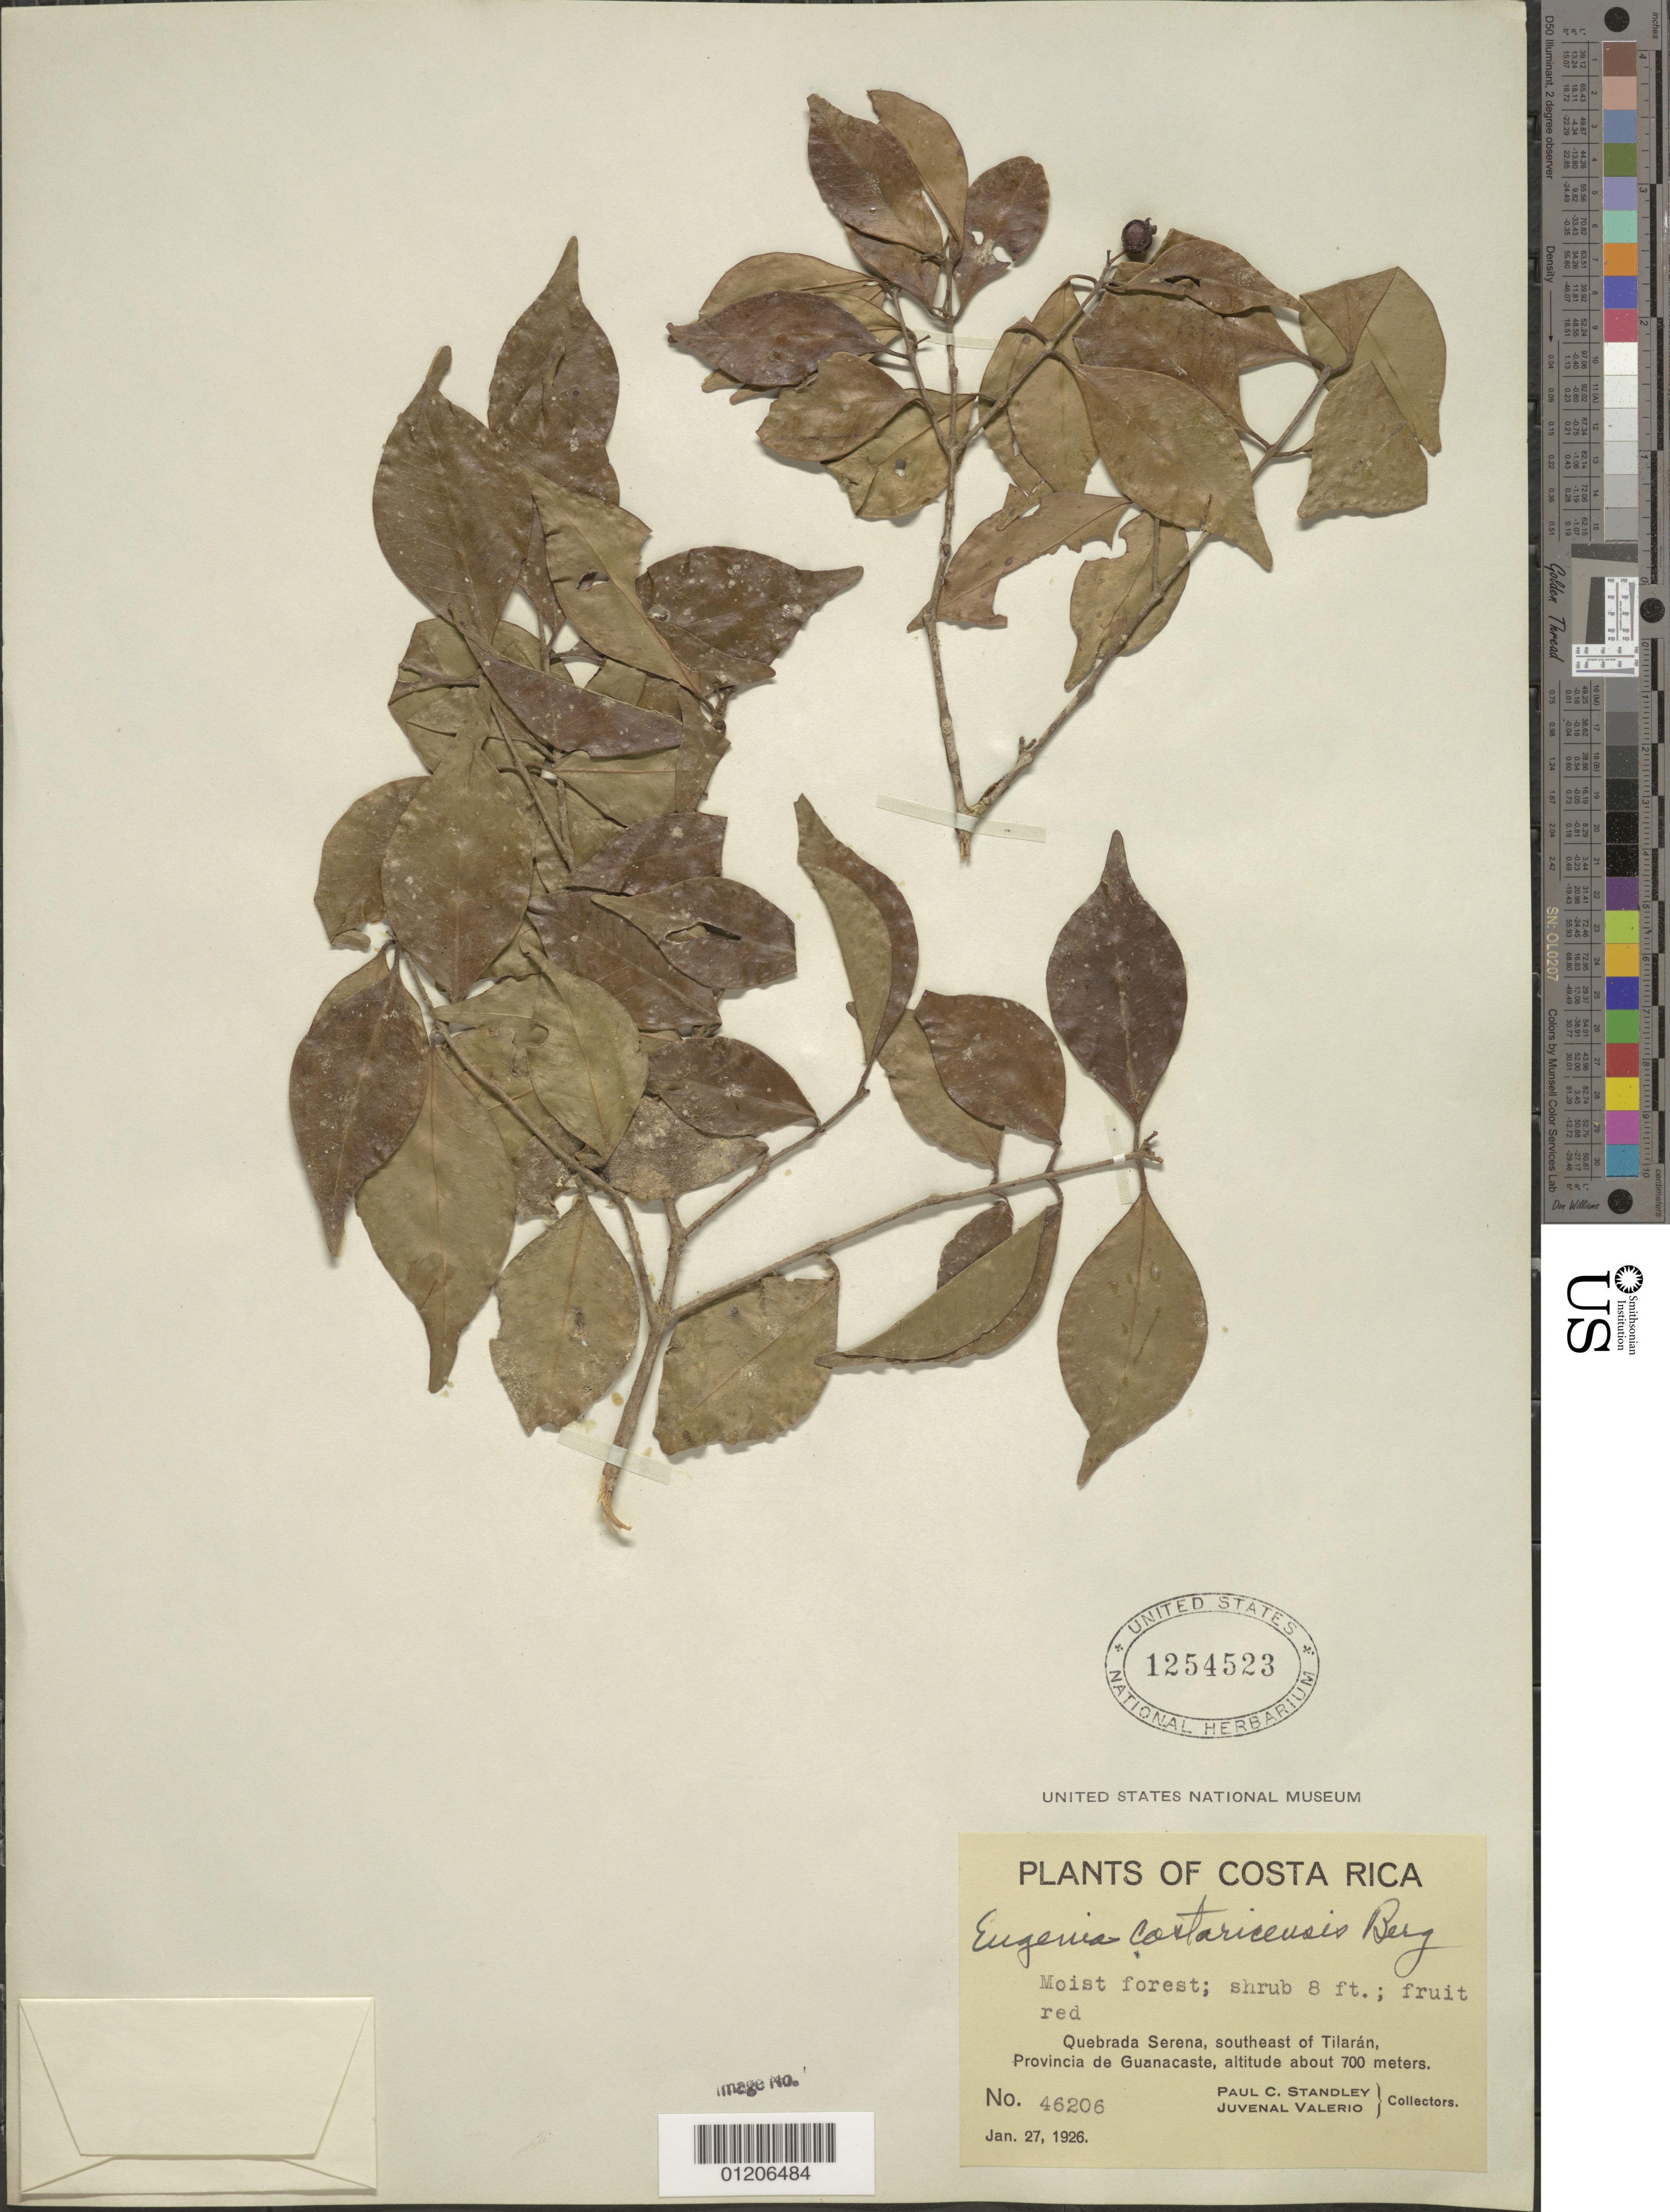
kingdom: Plantae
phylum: Tracheophyta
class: Magnoliopsida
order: Myrtales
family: Myrtaceae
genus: Eugenia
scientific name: Eugenia costaricensis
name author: O. Berg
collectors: P. C. Standley & J. Valerio R.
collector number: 46206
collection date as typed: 27 Jan 1926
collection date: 1926-01-27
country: Costa Rica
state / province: Guanacaste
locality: Quebrada Serena, SE of Tilaran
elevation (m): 700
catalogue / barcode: US 1254523